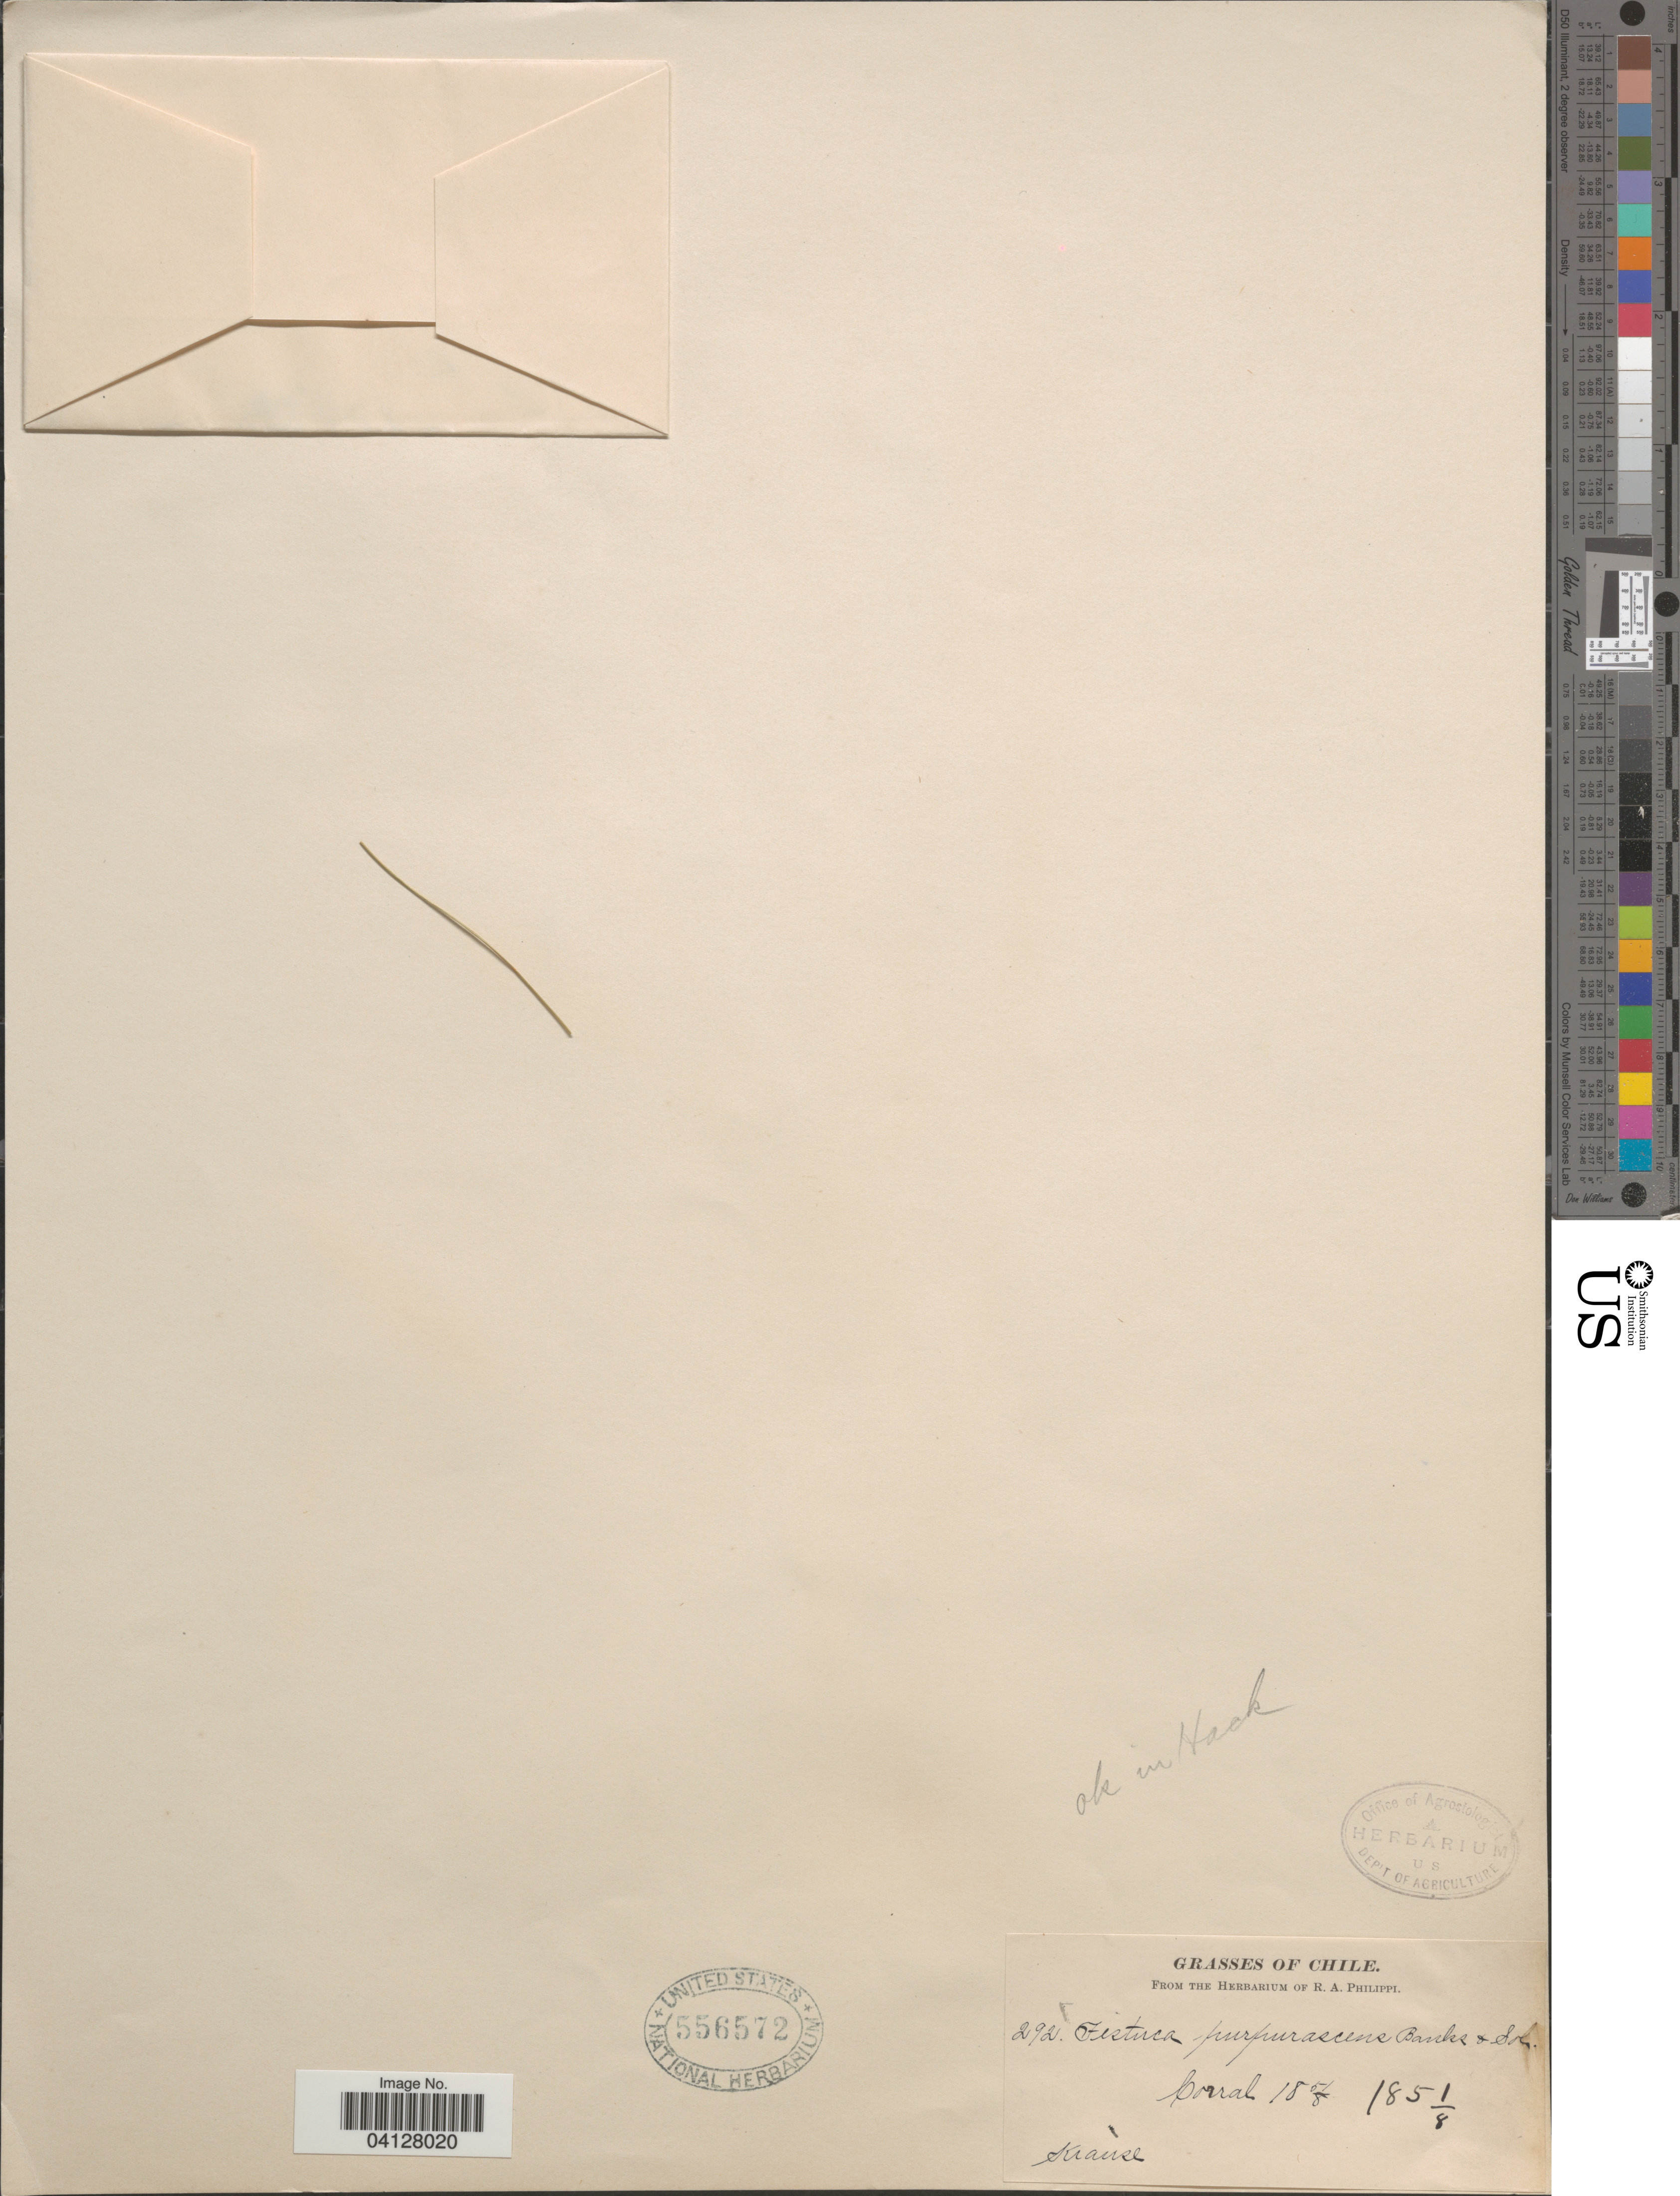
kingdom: Plantae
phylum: Tracheophyta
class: Liliopsida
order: Poales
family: Poaceae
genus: Festuca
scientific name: Festuca purpurascens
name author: Banks & Sol. ex Hook. f.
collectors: Kranse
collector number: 292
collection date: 1851/1858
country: Chile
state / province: Los Ríos (XIV)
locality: Corral.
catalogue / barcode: US 556572